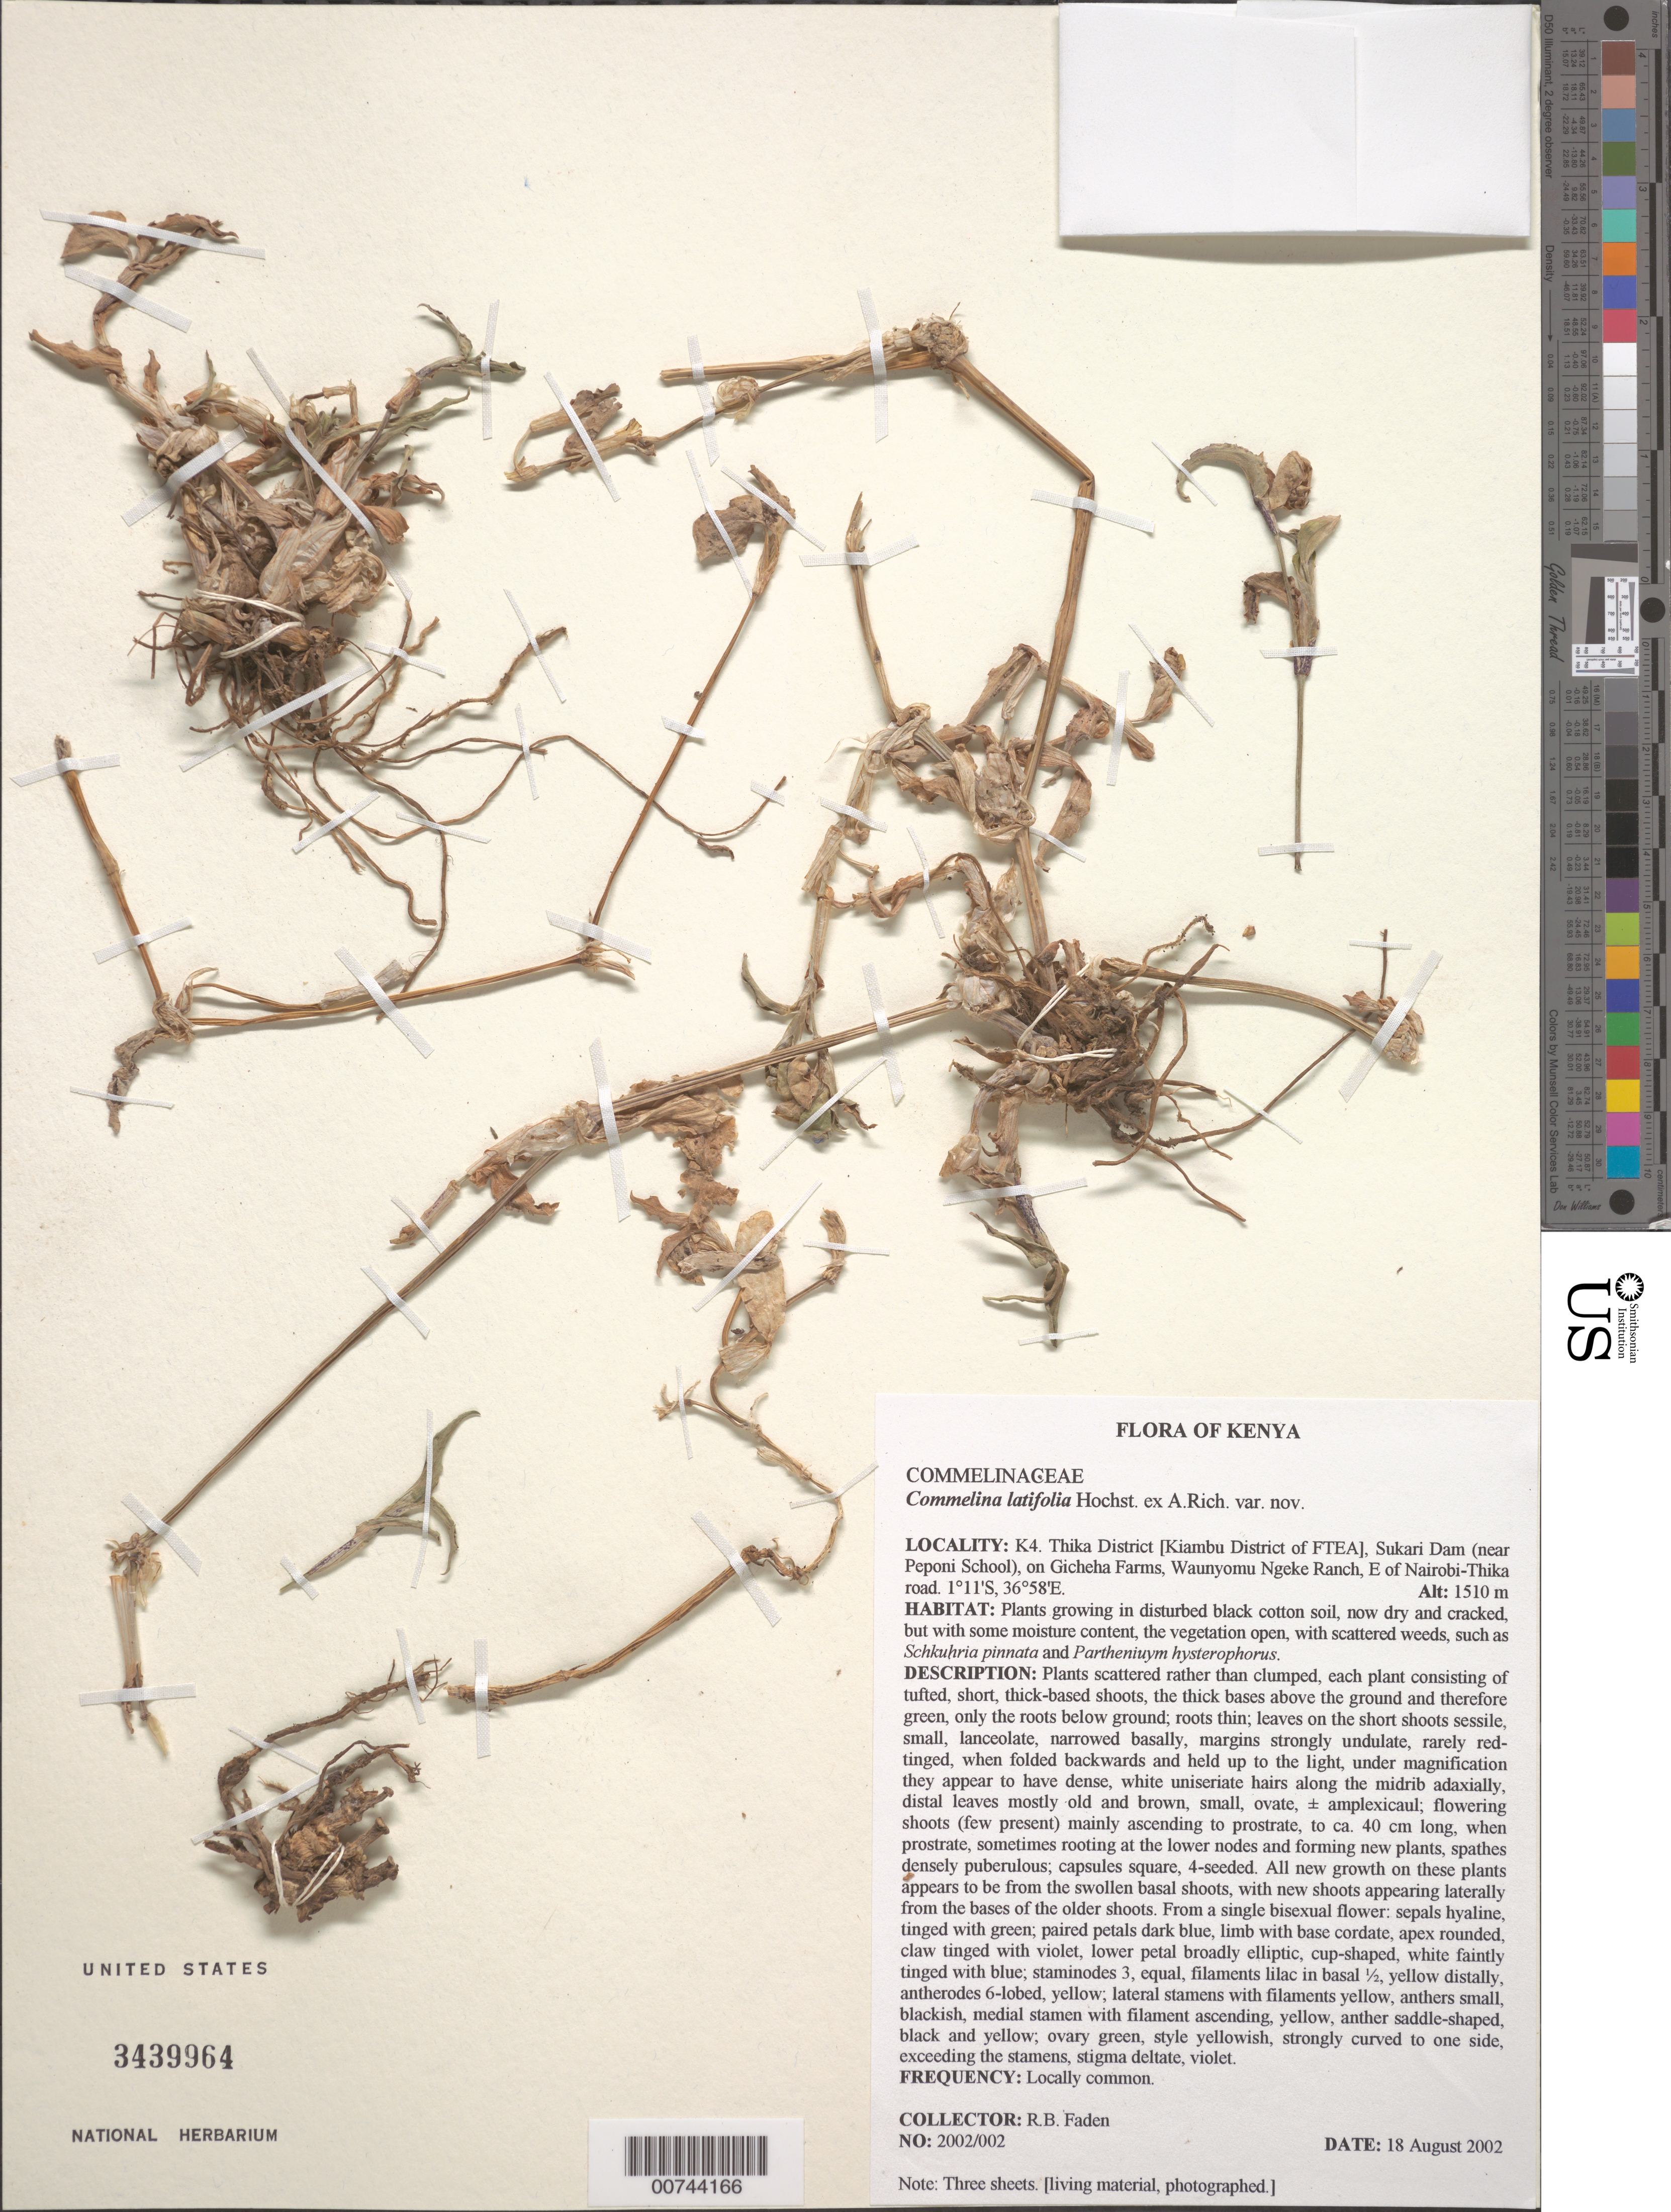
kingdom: Plantae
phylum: Tracheophyta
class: Liliopsida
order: Commelinales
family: Commelinaceae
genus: Commelina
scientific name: Commelina latifolia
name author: Hochst. ex A. Rich.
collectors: R. B. Faden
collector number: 2002/002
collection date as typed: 18 Aug 2002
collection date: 2002-08-18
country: Kenya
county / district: Thika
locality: K4, Sukari Dam, near Peponi School, on Gicheha Farms, Waunyomu Ngeke Ranch, E of Nairobi-Thika road.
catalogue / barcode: US 3439964